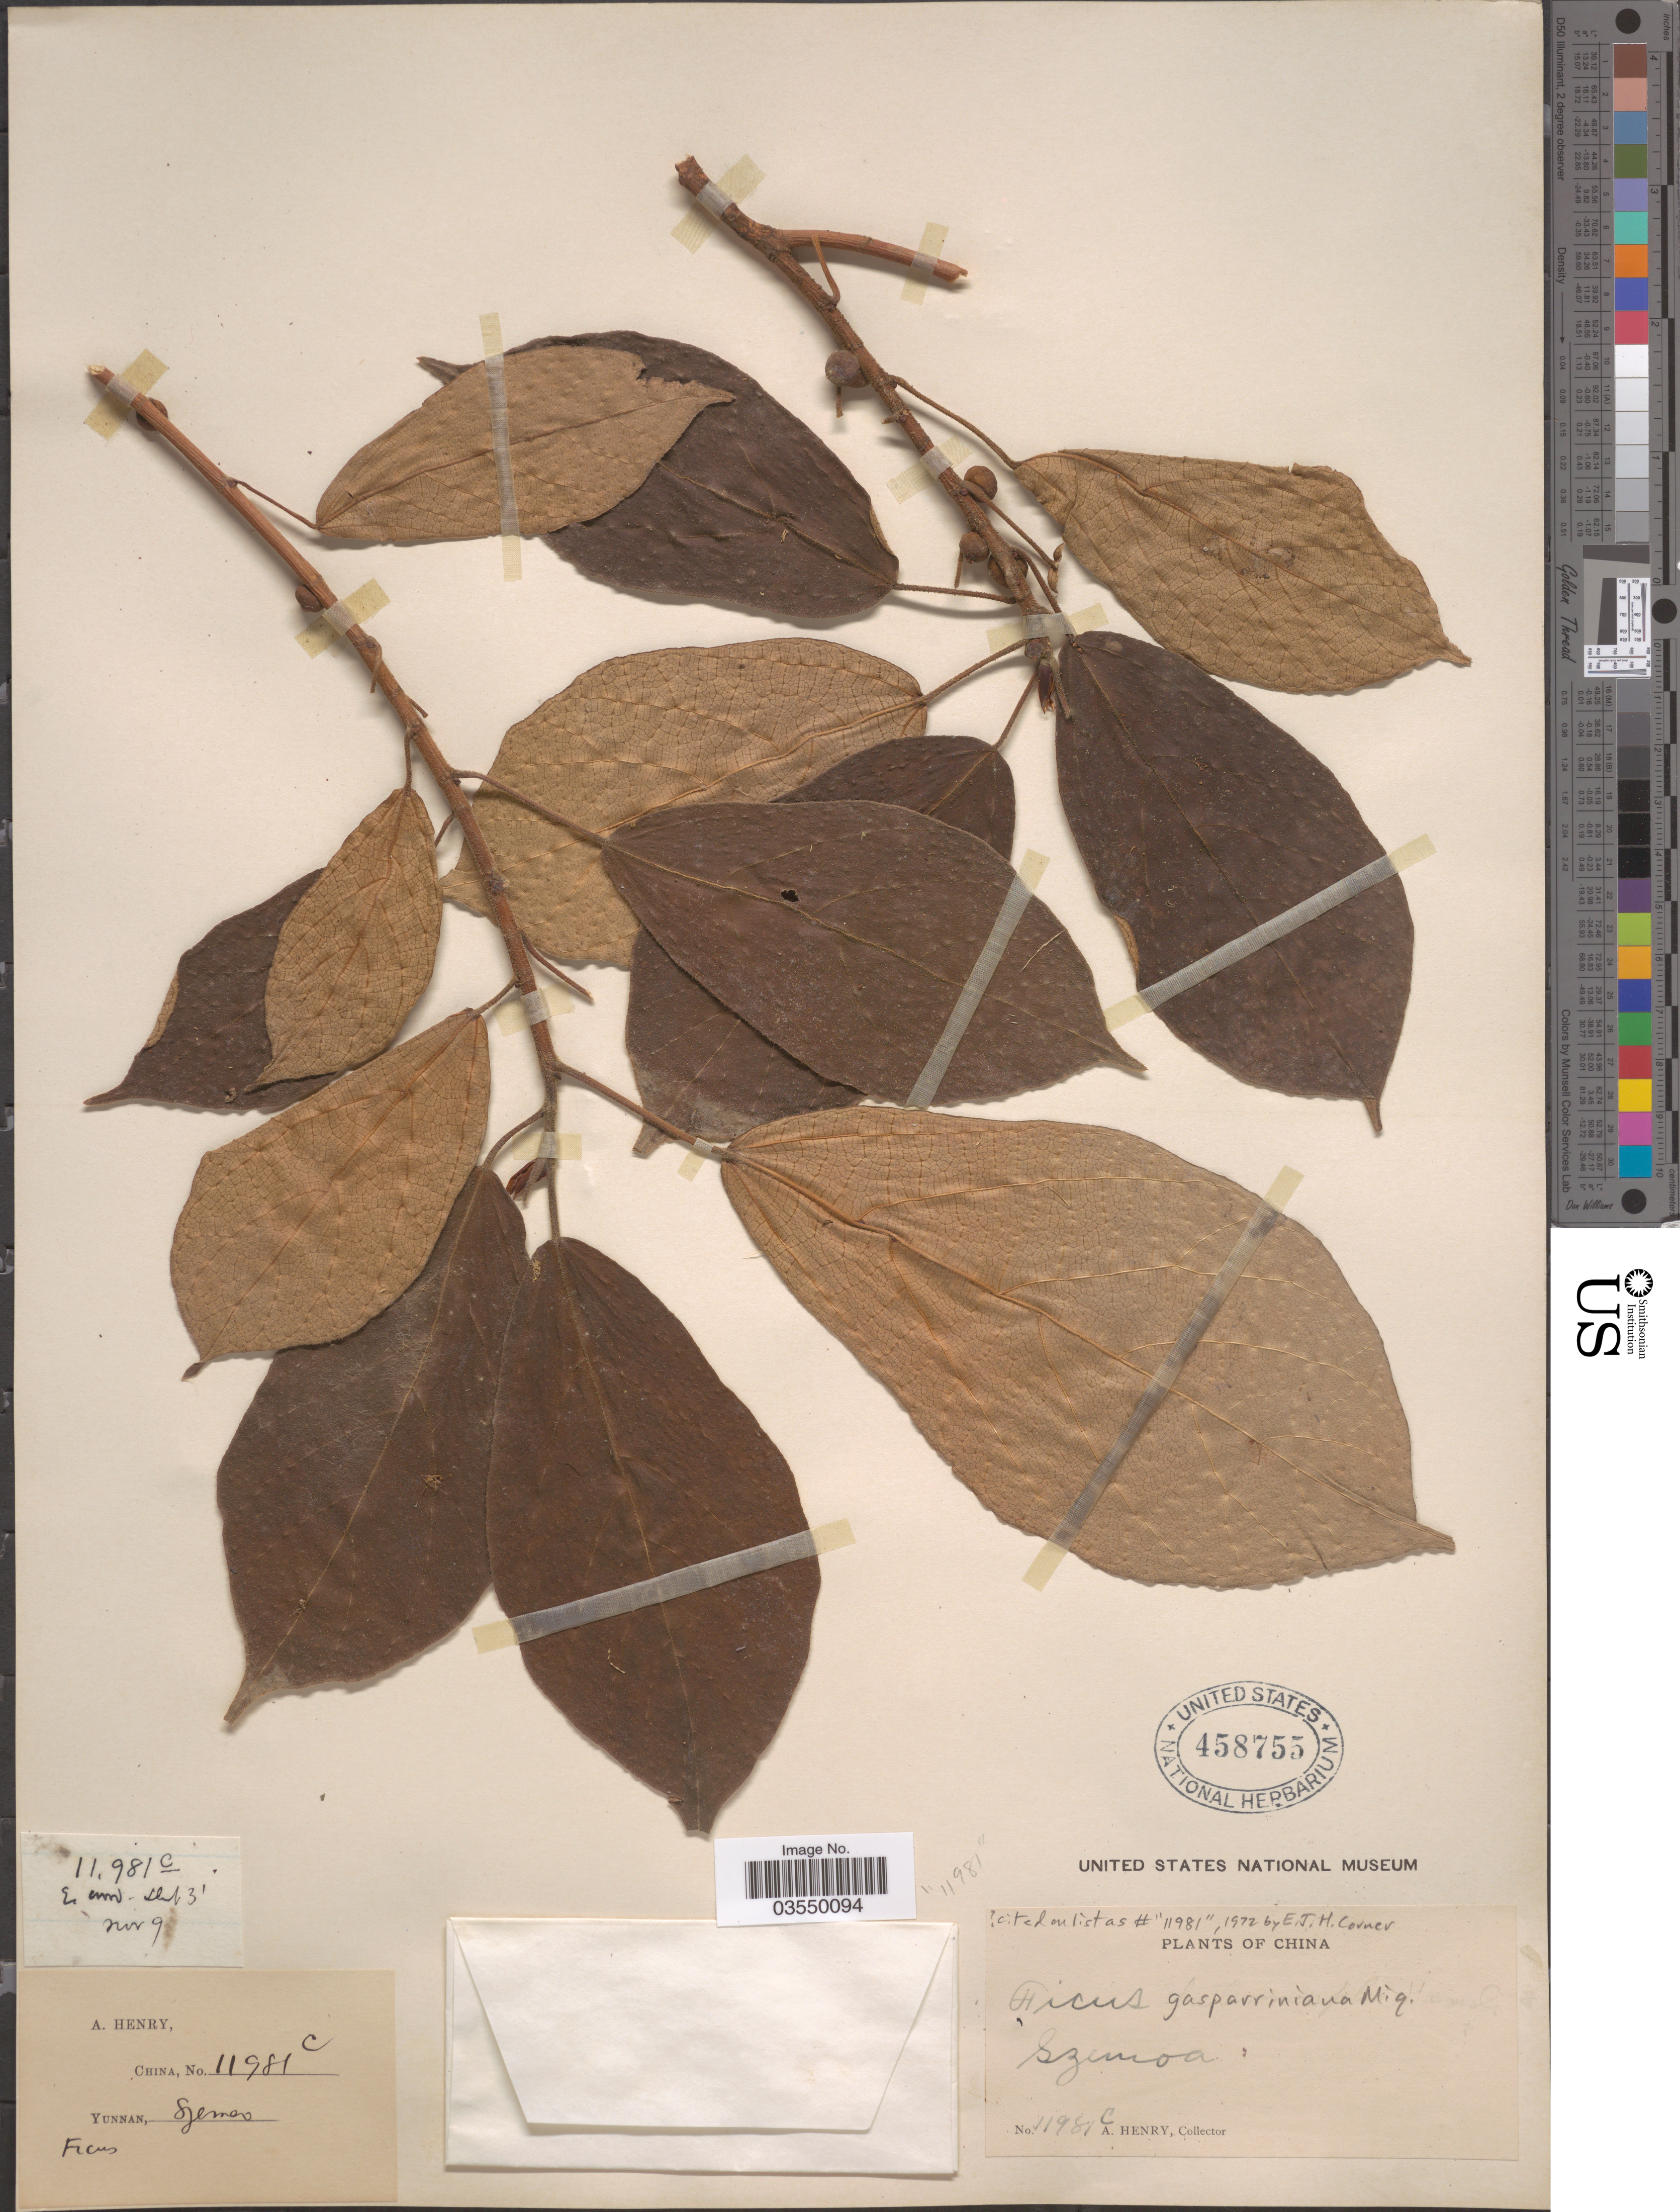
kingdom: Plantae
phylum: Tracheophyta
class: Magnoliopsida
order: Rosales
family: Moraceae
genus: Ficus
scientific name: Ficus gasparriniana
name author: Miq.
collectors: A. Henry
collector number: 11981 C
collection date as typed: Transcribed d/m/y: /11/9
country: China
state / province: Yunnan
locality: Szemoa.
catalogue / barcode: US 458755